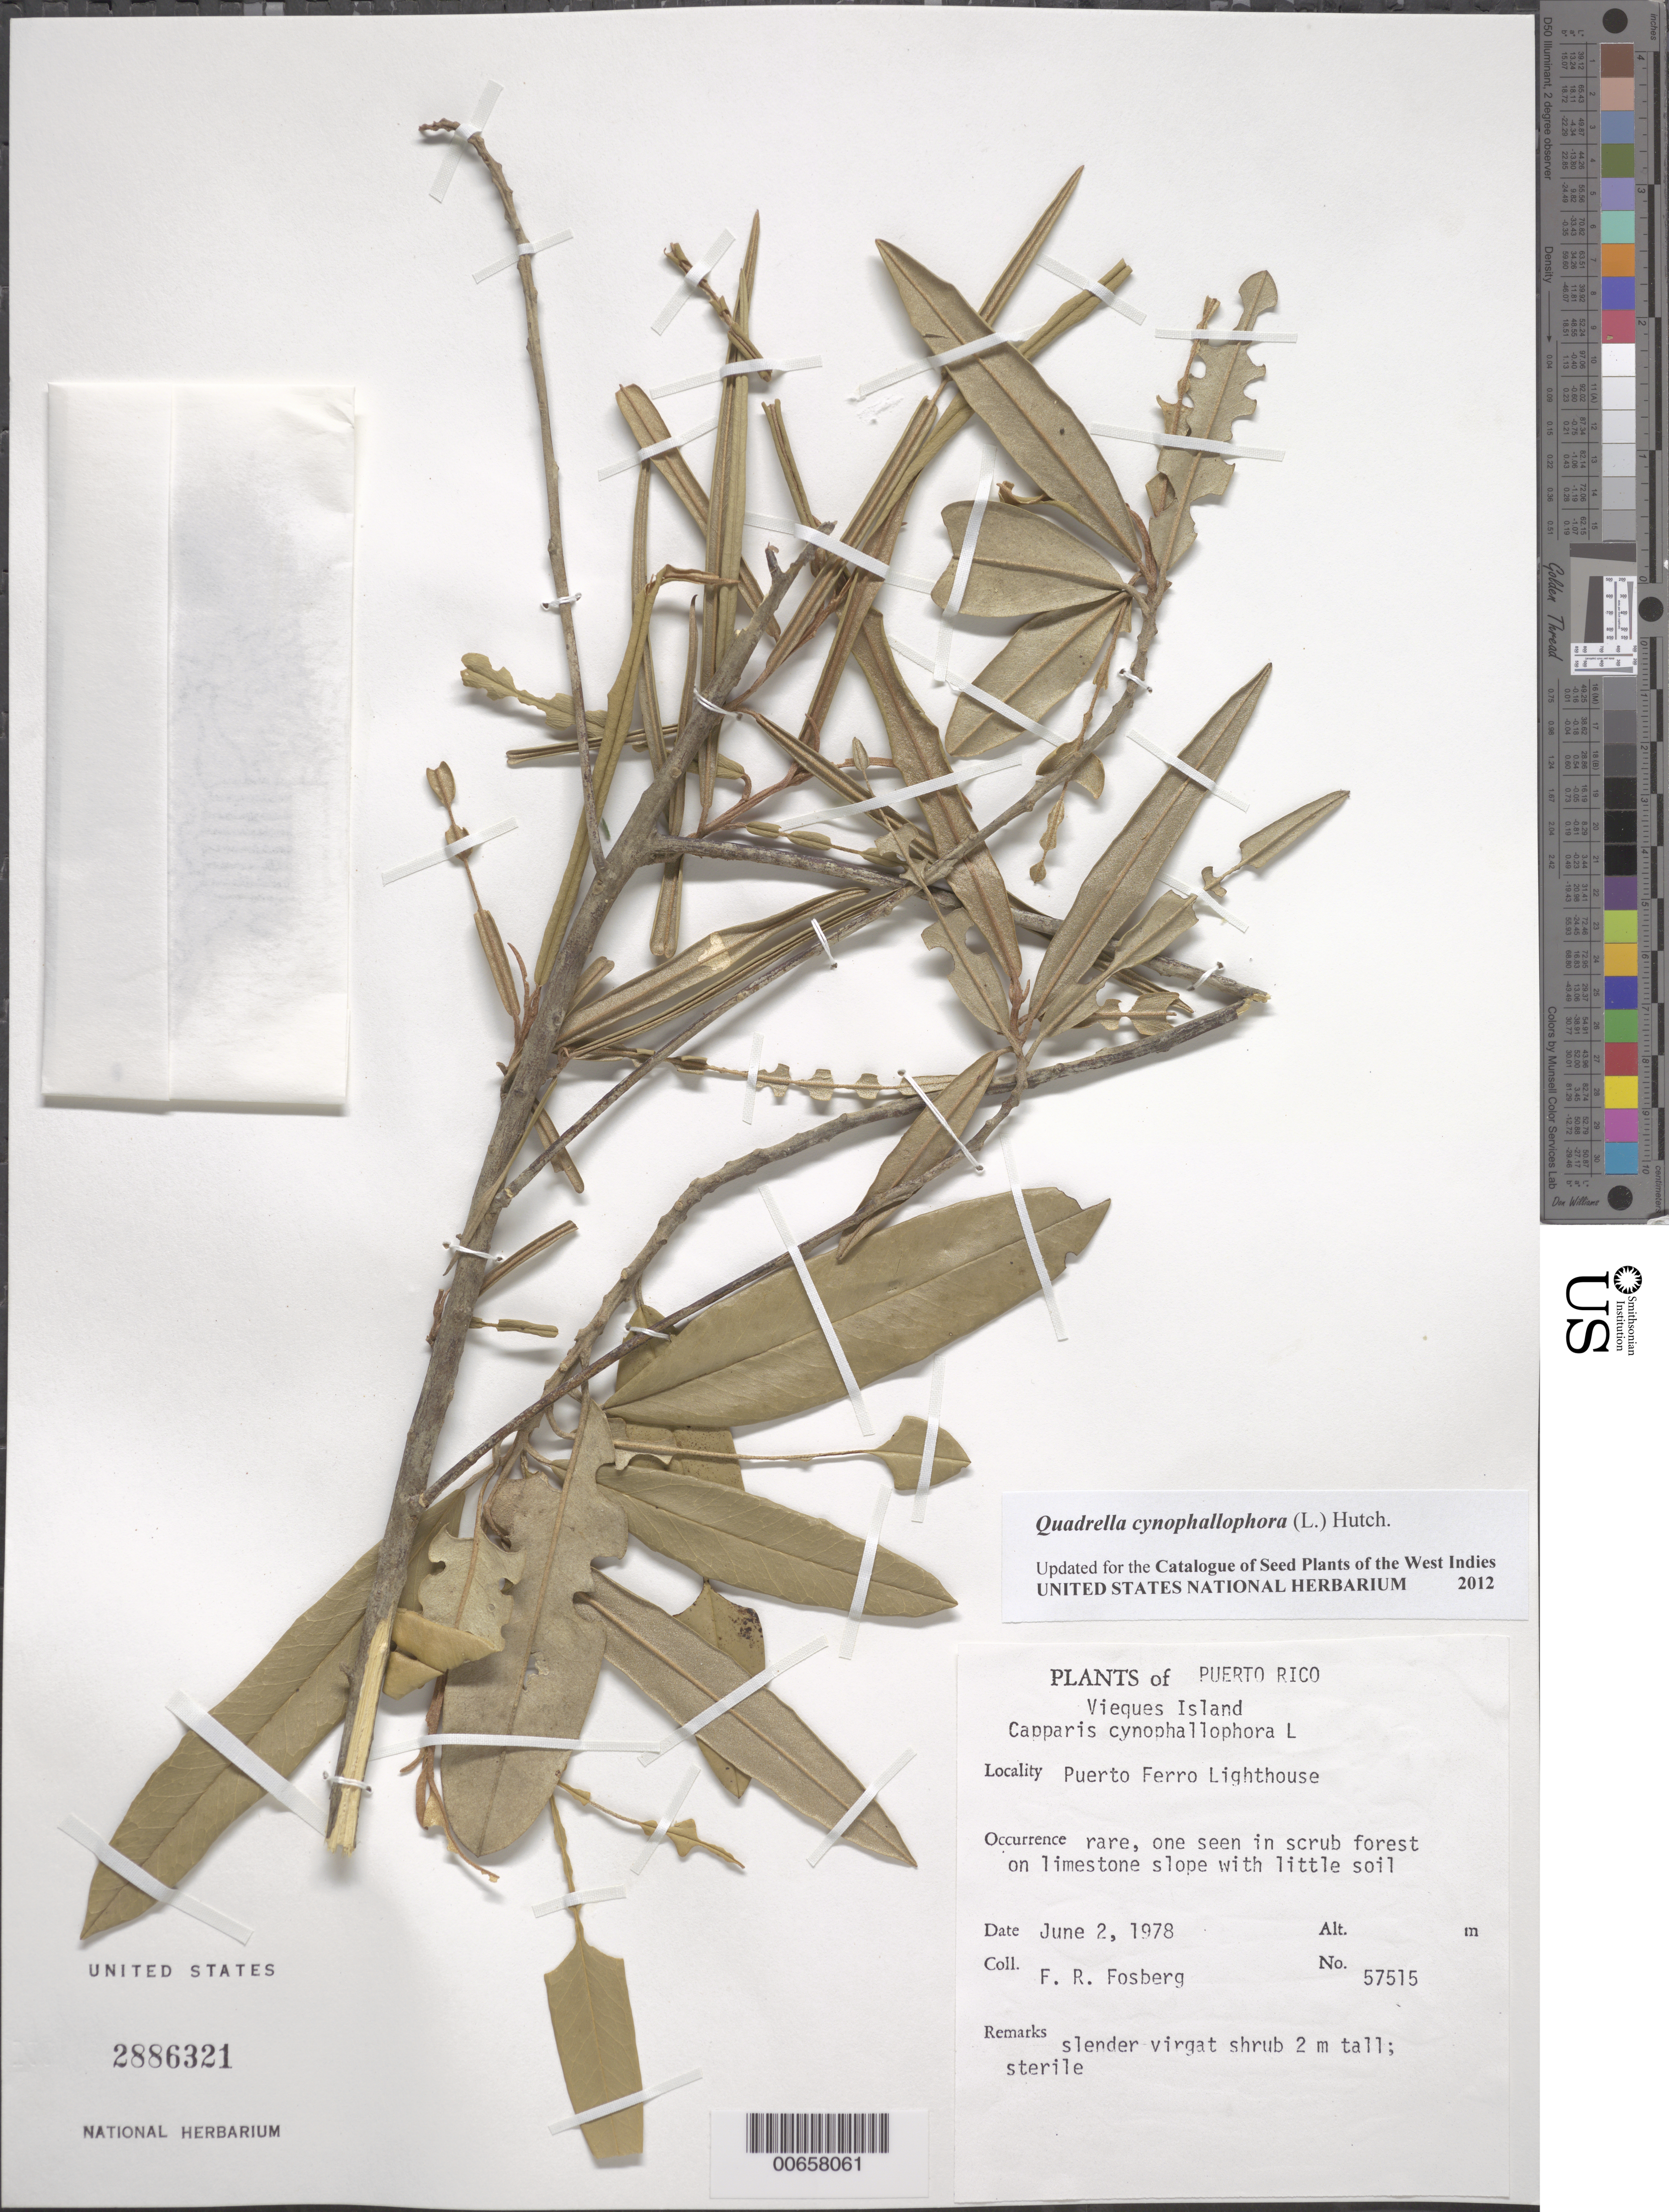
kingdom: Plantae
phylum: Tracheophyta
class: Magnoliopsida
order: Brassicales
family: Capparaceae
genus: Capparis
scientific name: Capparis cynophallophora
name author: L.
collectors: F. R. Fosberg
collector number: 57515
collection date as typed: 02 Jun 1978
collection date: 1978-06-02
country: Puerto Rico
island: Vieques Island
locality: Puerto Ferro Lighthouse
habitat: In scrub forest on limestone slope w/little soil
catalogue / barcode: US 2886321